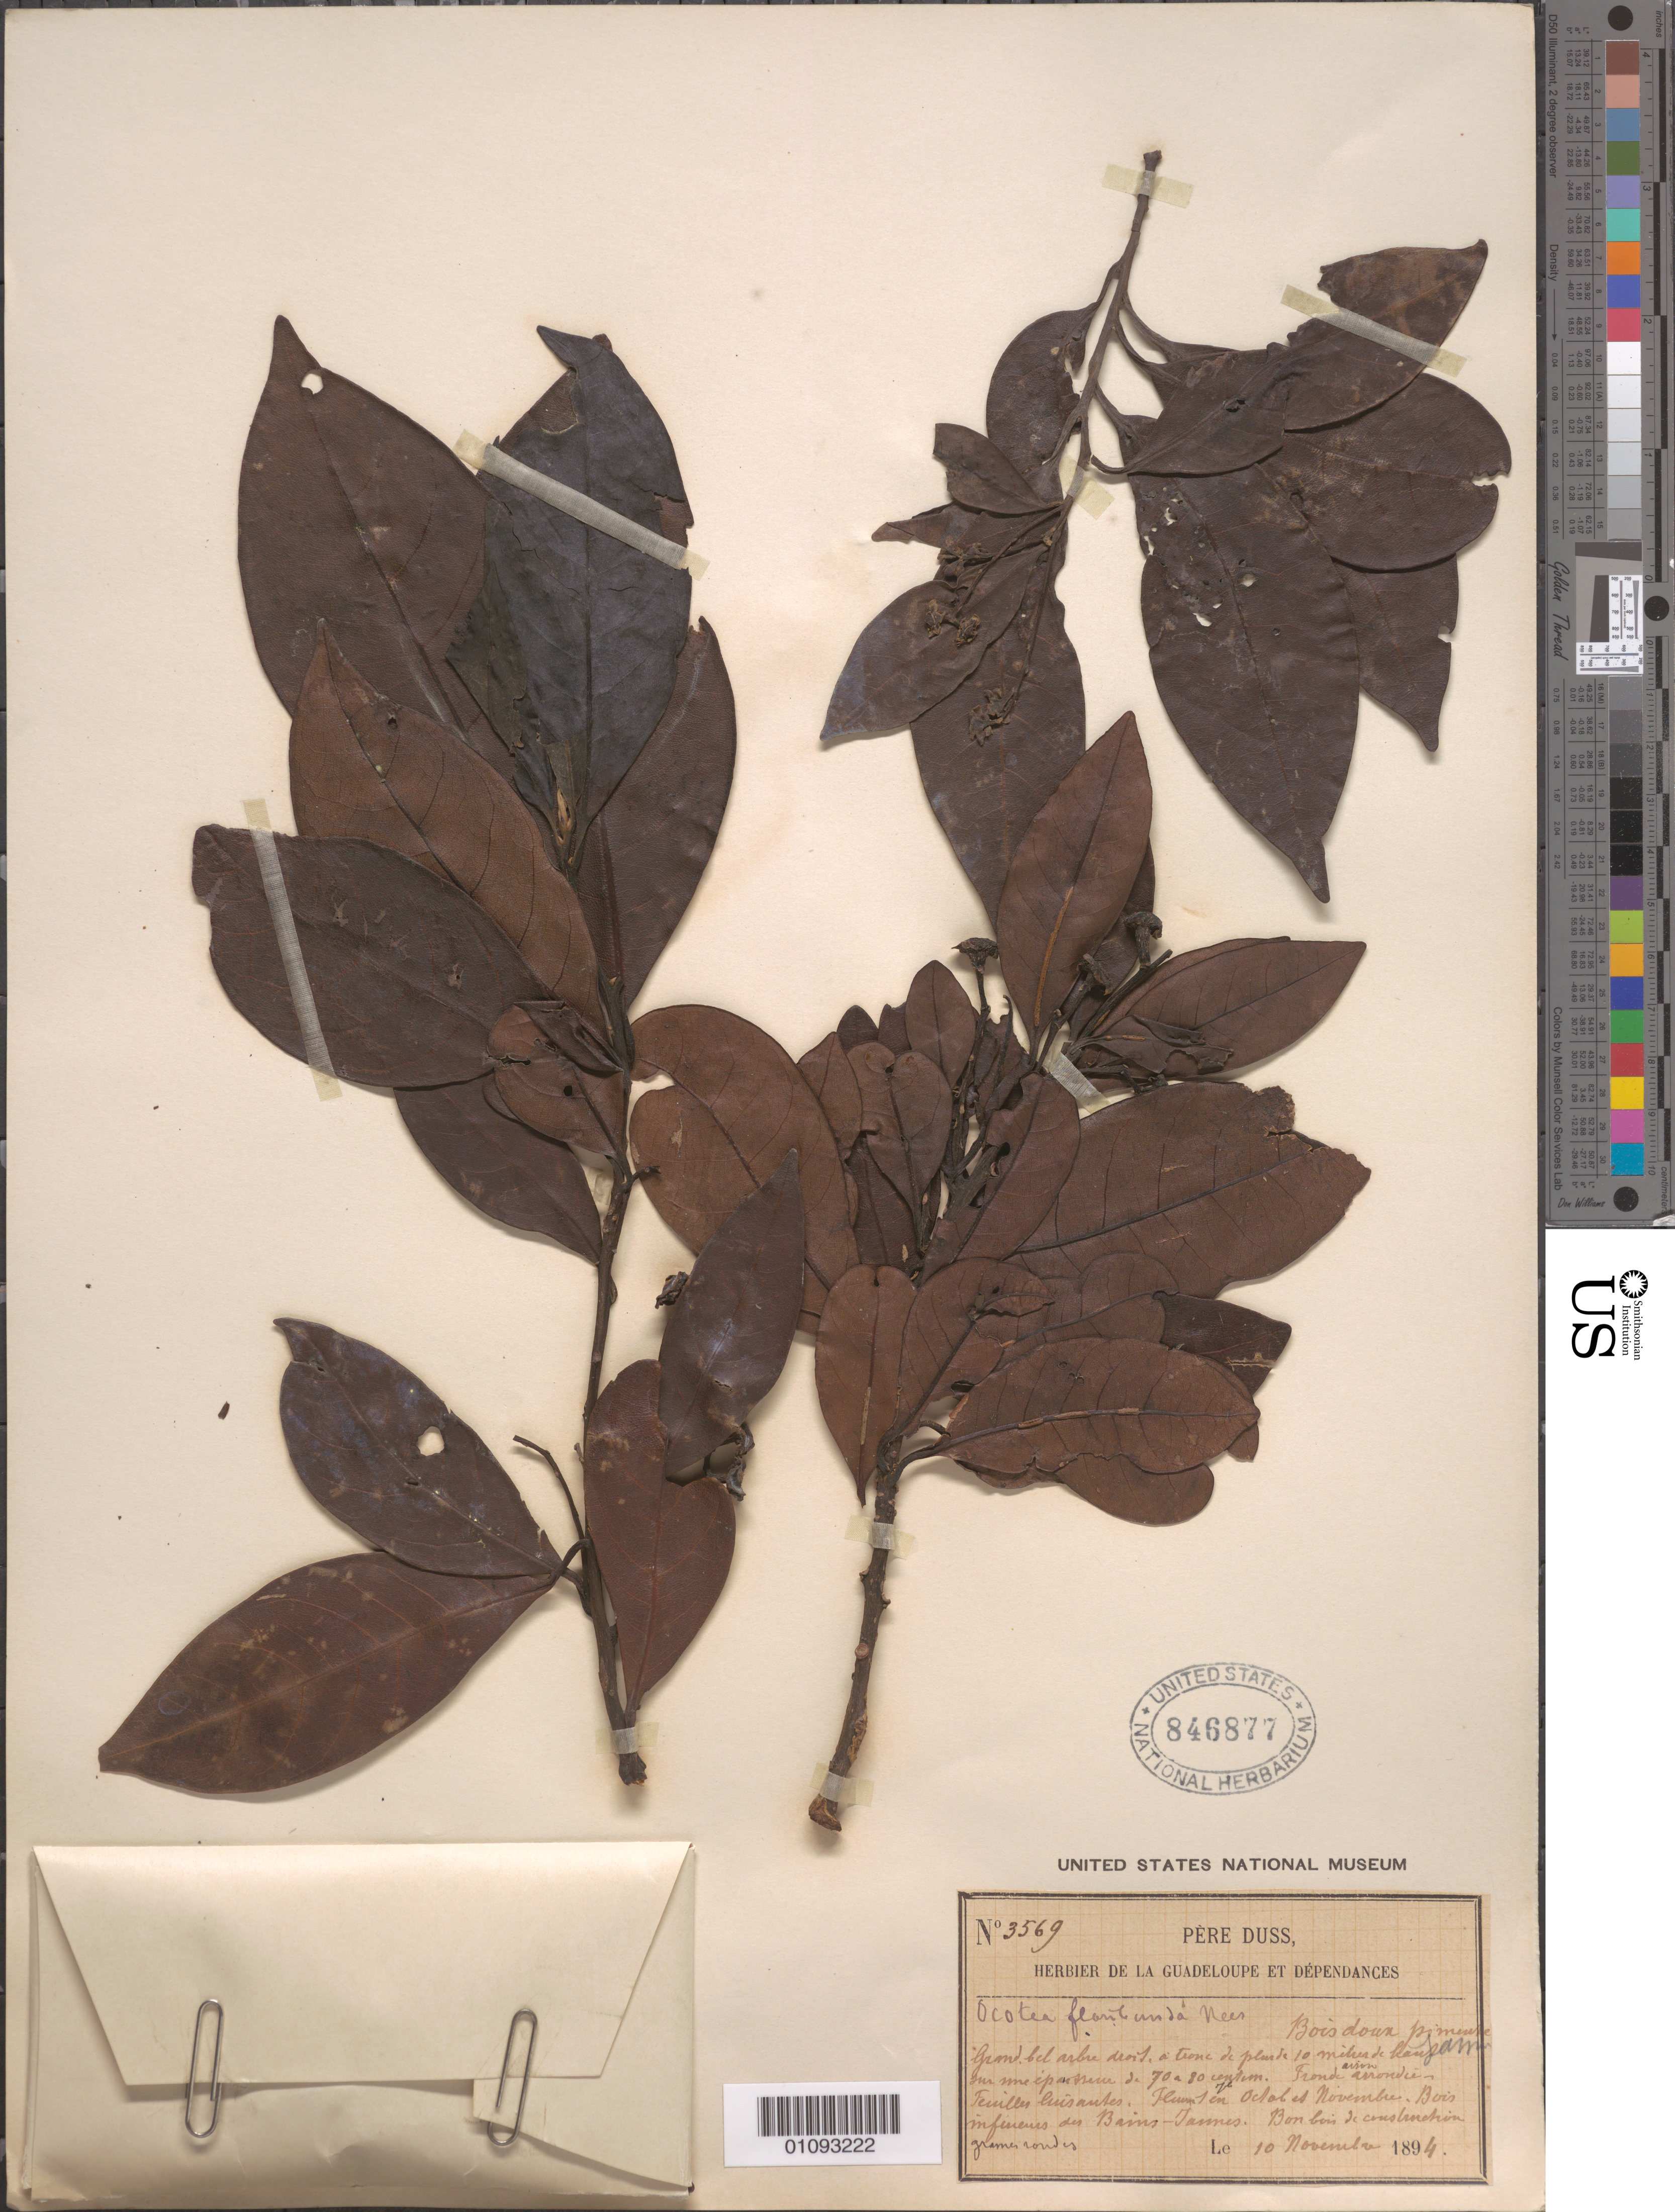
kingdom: Plantae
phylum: Tracheophyta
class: Magnoliopsida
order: Laurales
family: Lauraceae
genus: Ocotea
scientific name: Ocotea floribunda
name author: (Sw.) Mez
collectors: Père Duss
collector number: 3569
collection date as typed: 10 Nov 1894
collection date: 1894-11-10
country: Guadeloupe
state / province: St. Claude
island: Basse Terre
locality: Bains Jaunes.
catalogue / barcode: US 846877